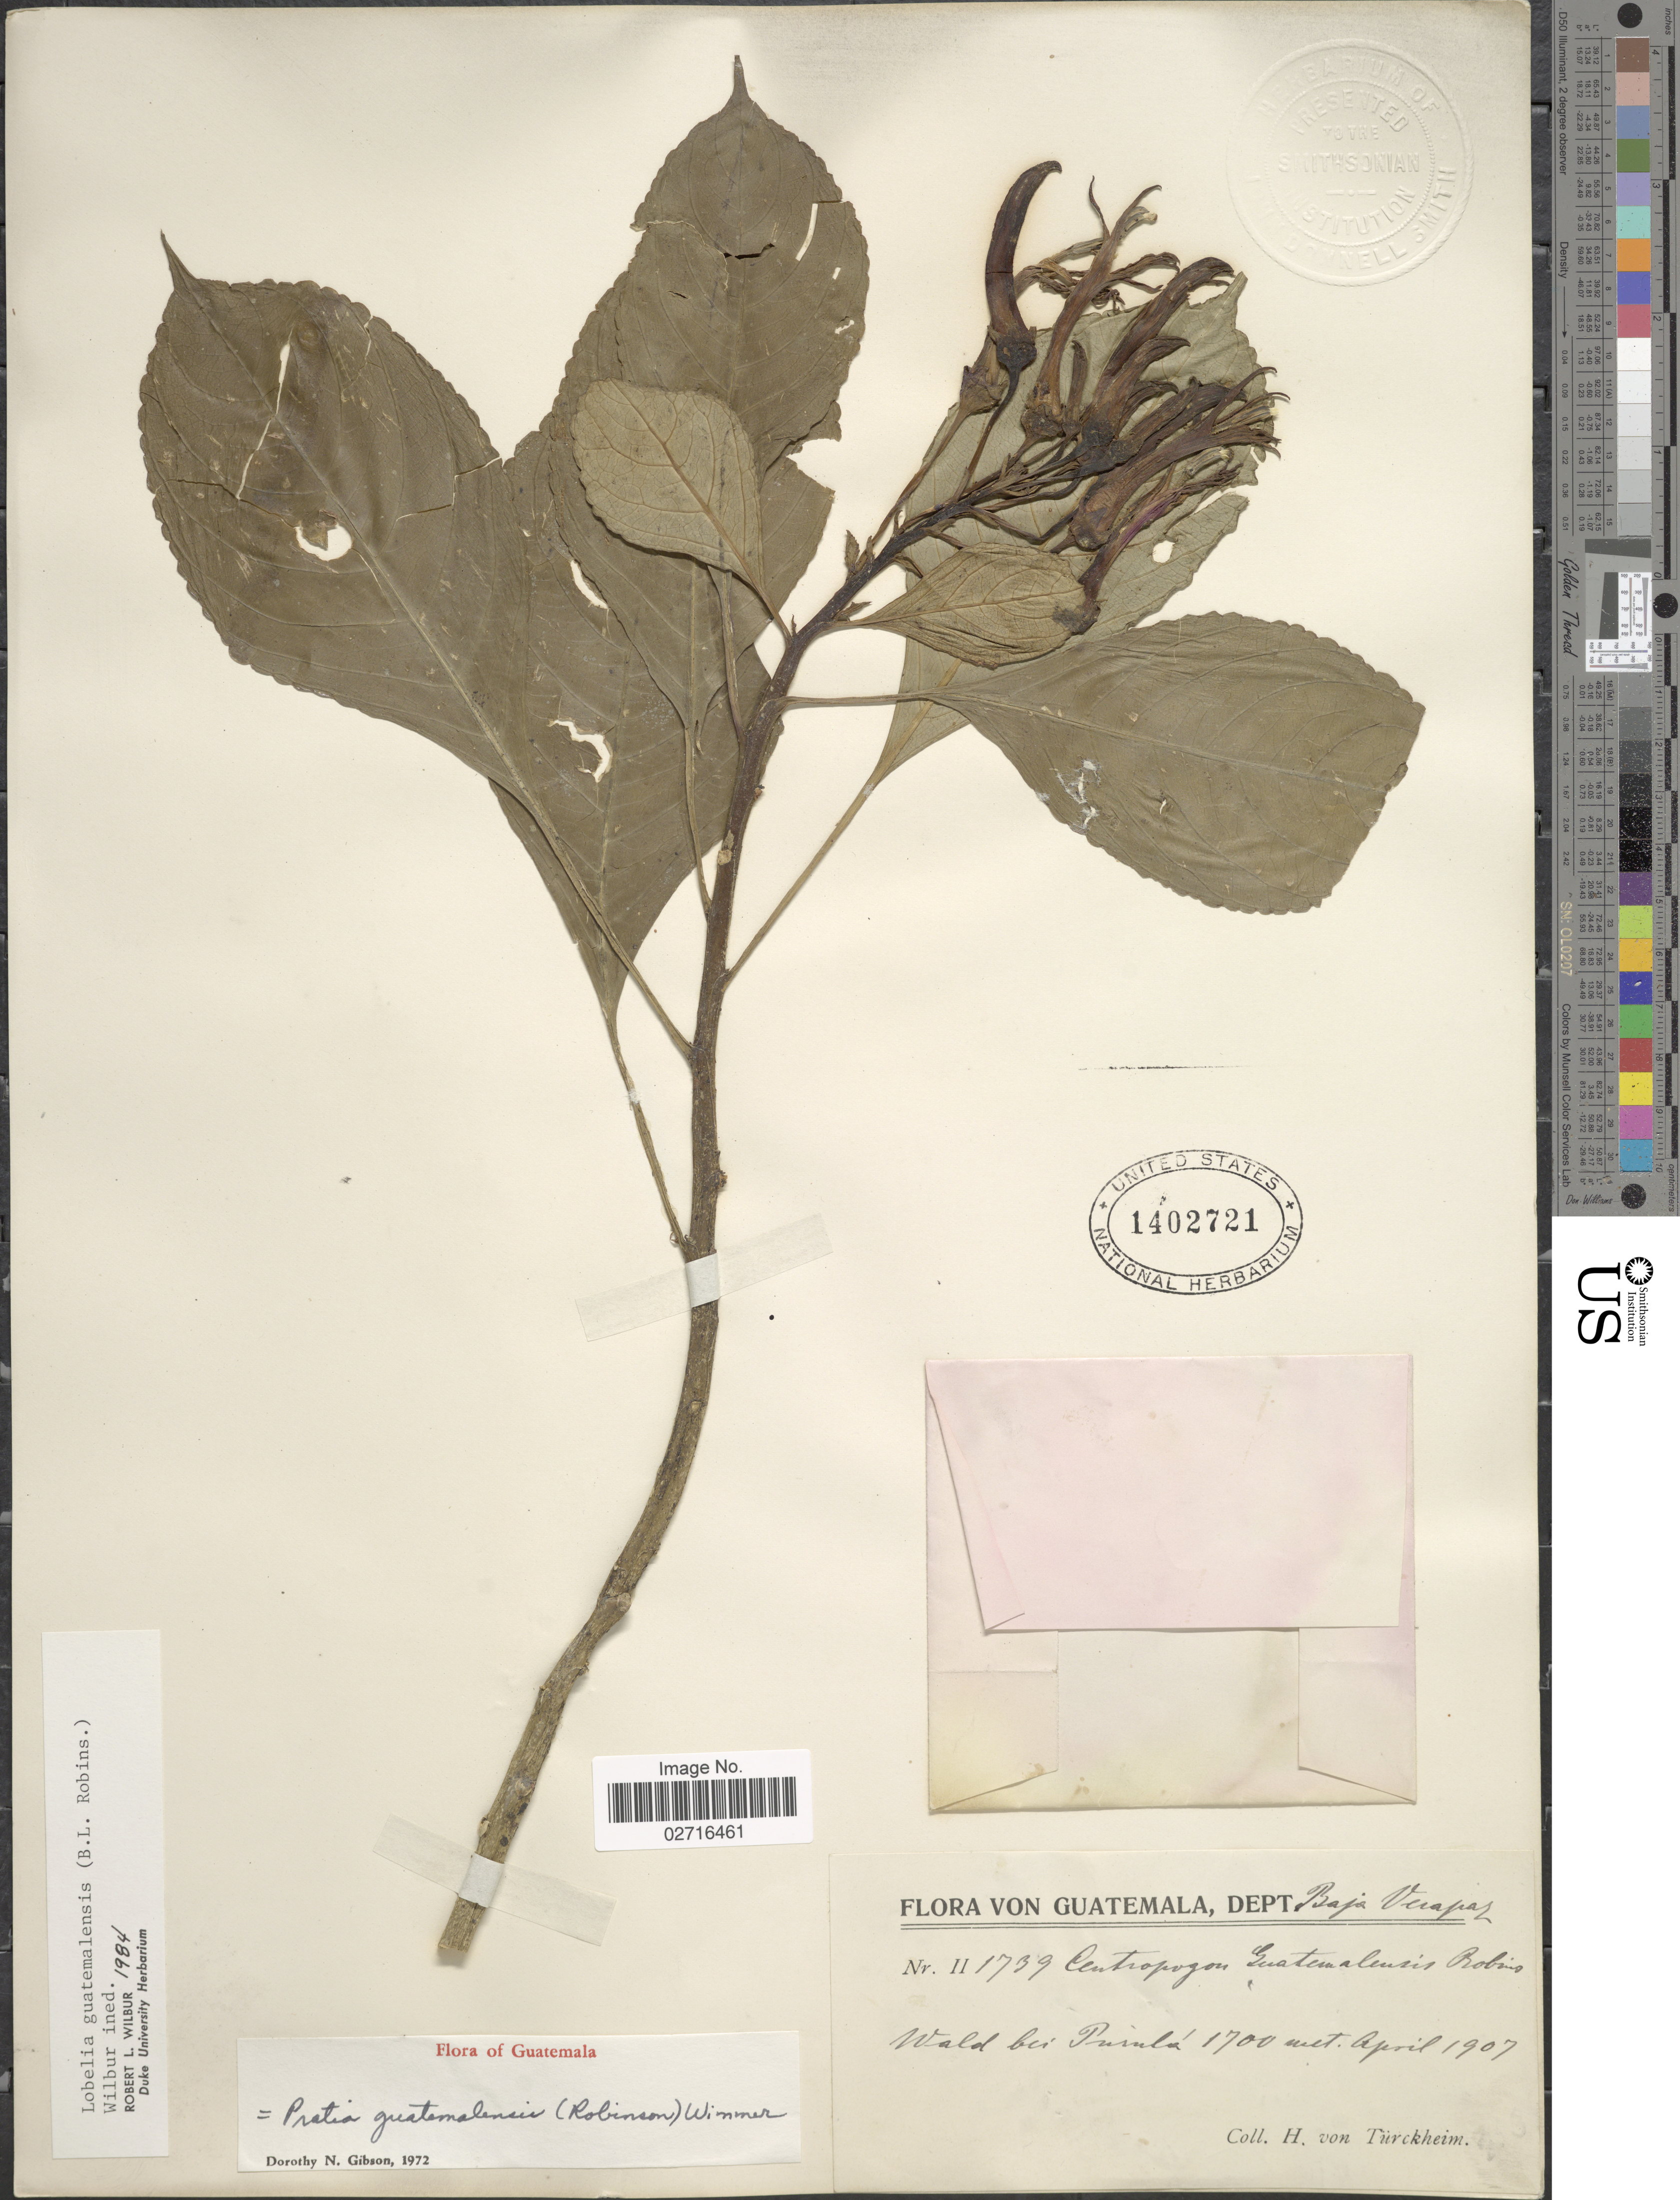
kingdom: Plantae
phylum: Tracheophyta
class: Magnoliopsida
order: Asterales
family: Campanulaceae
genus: Pratia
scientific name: Pratia guatemalensis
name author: (B.L. Rob. ex Donn. Sm.) E. Wimm.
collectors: H. von Türckheim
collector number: II 1739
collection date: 1907-04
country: Guatemala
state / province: Baja Verapaz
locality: Depart. Baja Verapaz, Wald bei Purulá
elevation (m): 1700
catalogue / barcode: US 1402721